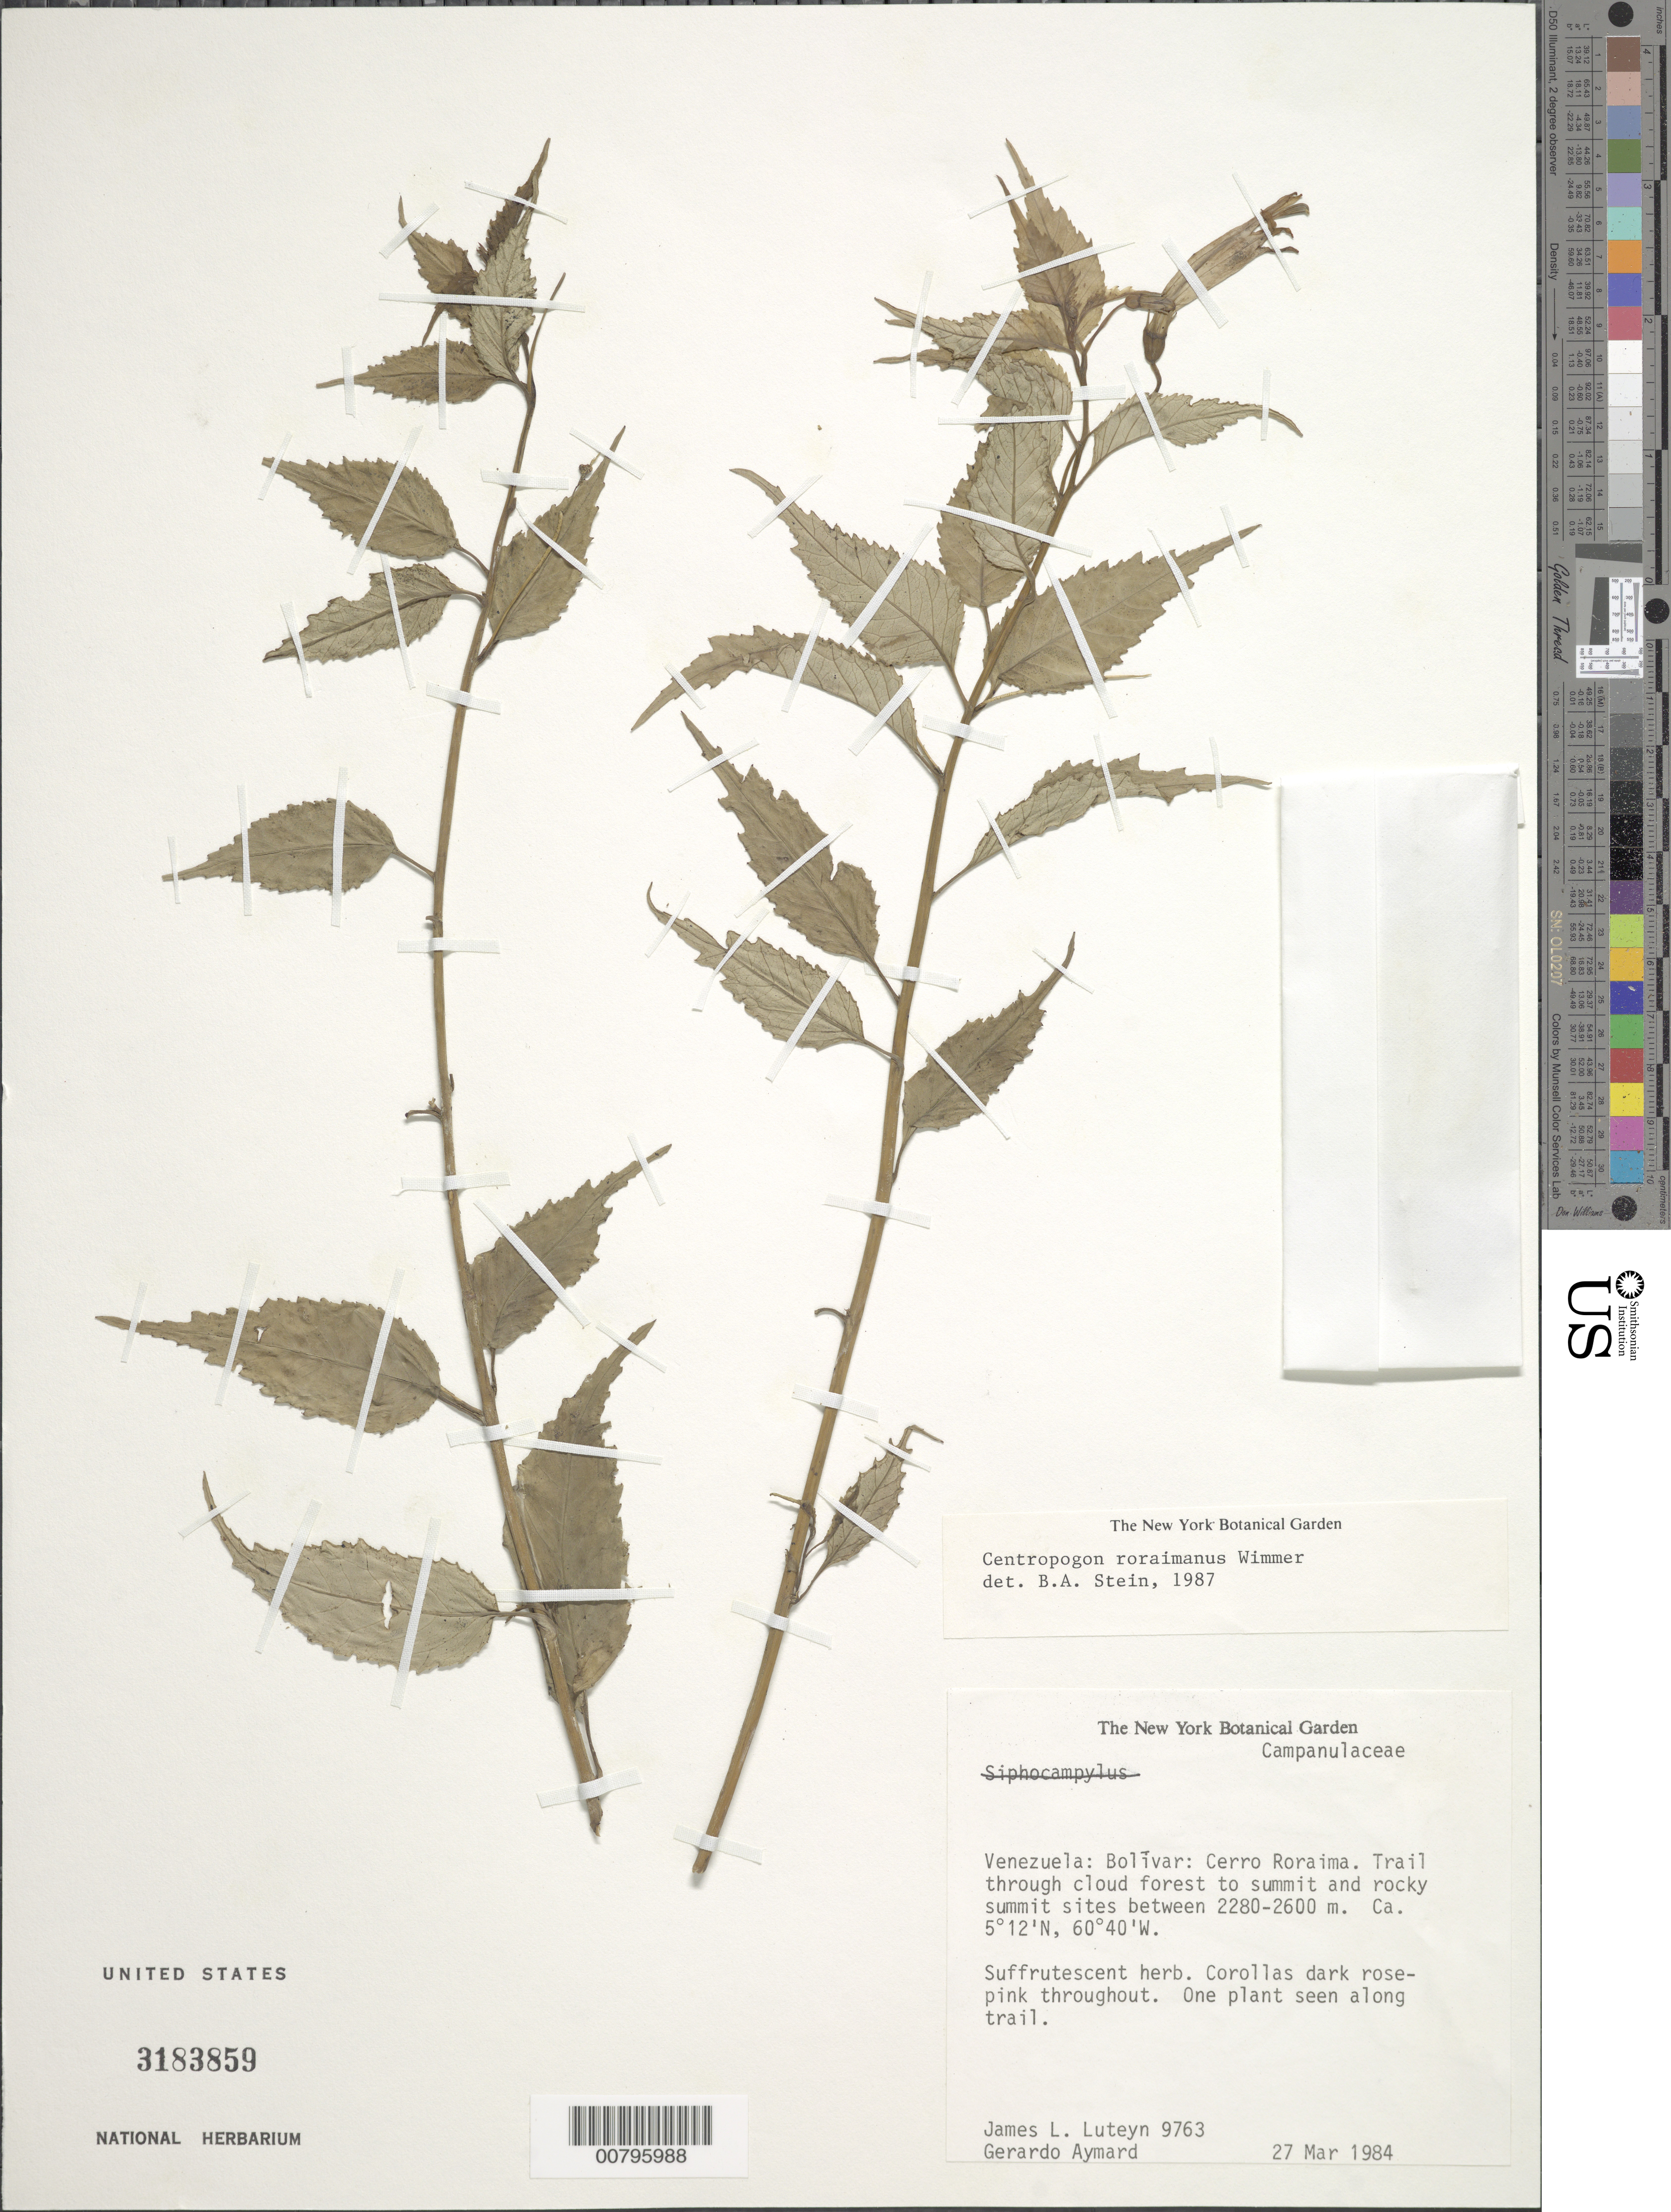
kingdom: Plantae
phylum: Tracheophyta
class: Magnoliopsida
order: Asterales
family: Campanulaceae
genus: Centropogon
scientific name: Centropogon roraimanus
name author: E. Wimm.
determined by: Stein, B. A., Senior Director, Climate Adaptation and Resilience, National Wildlife Federation (UNITED STATES)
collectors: J. L. Luteyn & G. A. Aymard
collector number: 9763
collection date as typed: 27-Mar-84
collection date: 1984-03-27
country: Venezuela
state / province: Bolívar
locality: Mt. Roraima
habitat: Along trail through cloud forest to summit and rocky summit sites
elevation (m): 2280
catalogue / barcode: US 3183859